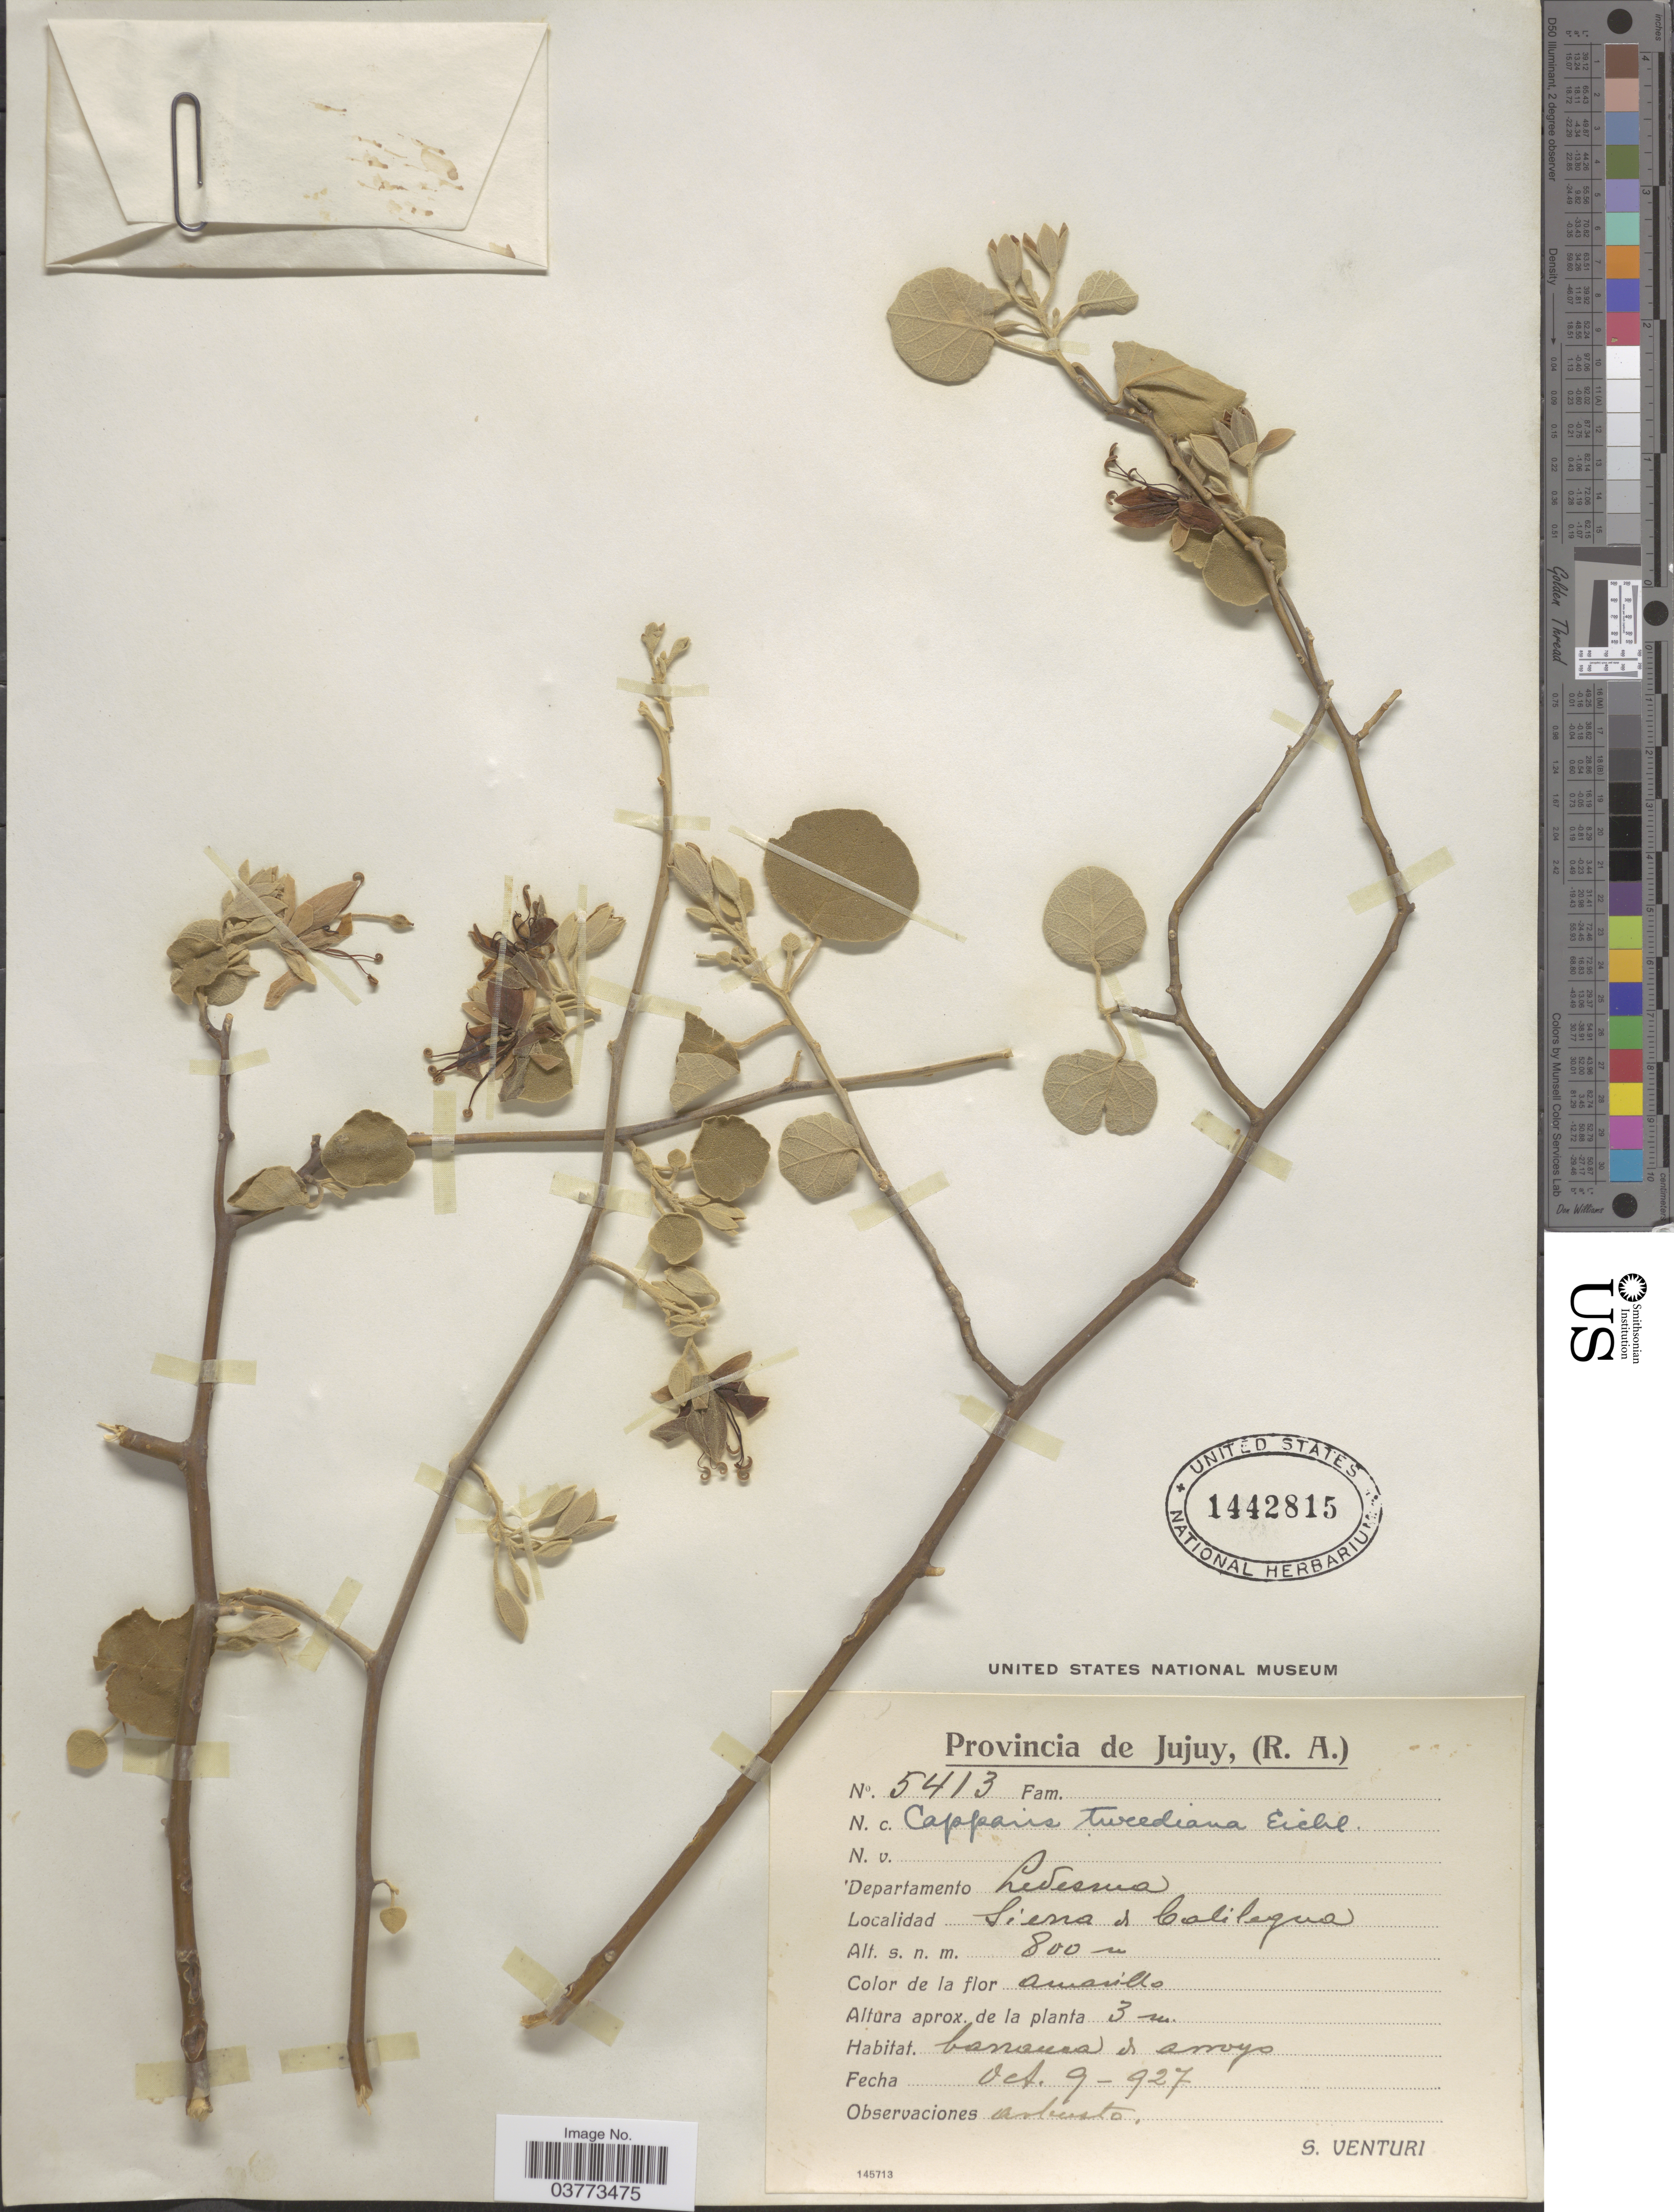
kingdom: Plantae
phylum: Tracheophyta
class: Magnoliopsida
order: Brassicales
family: Capparaceae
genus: Capparicordis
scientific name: Capparicordis tweediana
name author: (Eichler) Iltis & Cornejo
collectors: S. Venturi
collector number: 5413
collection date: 1927-10-09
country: Argentina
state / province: Jujuy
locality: Departamento Ledesma. Sierra de Calilequa.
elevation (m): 800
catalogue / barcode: US 1442815